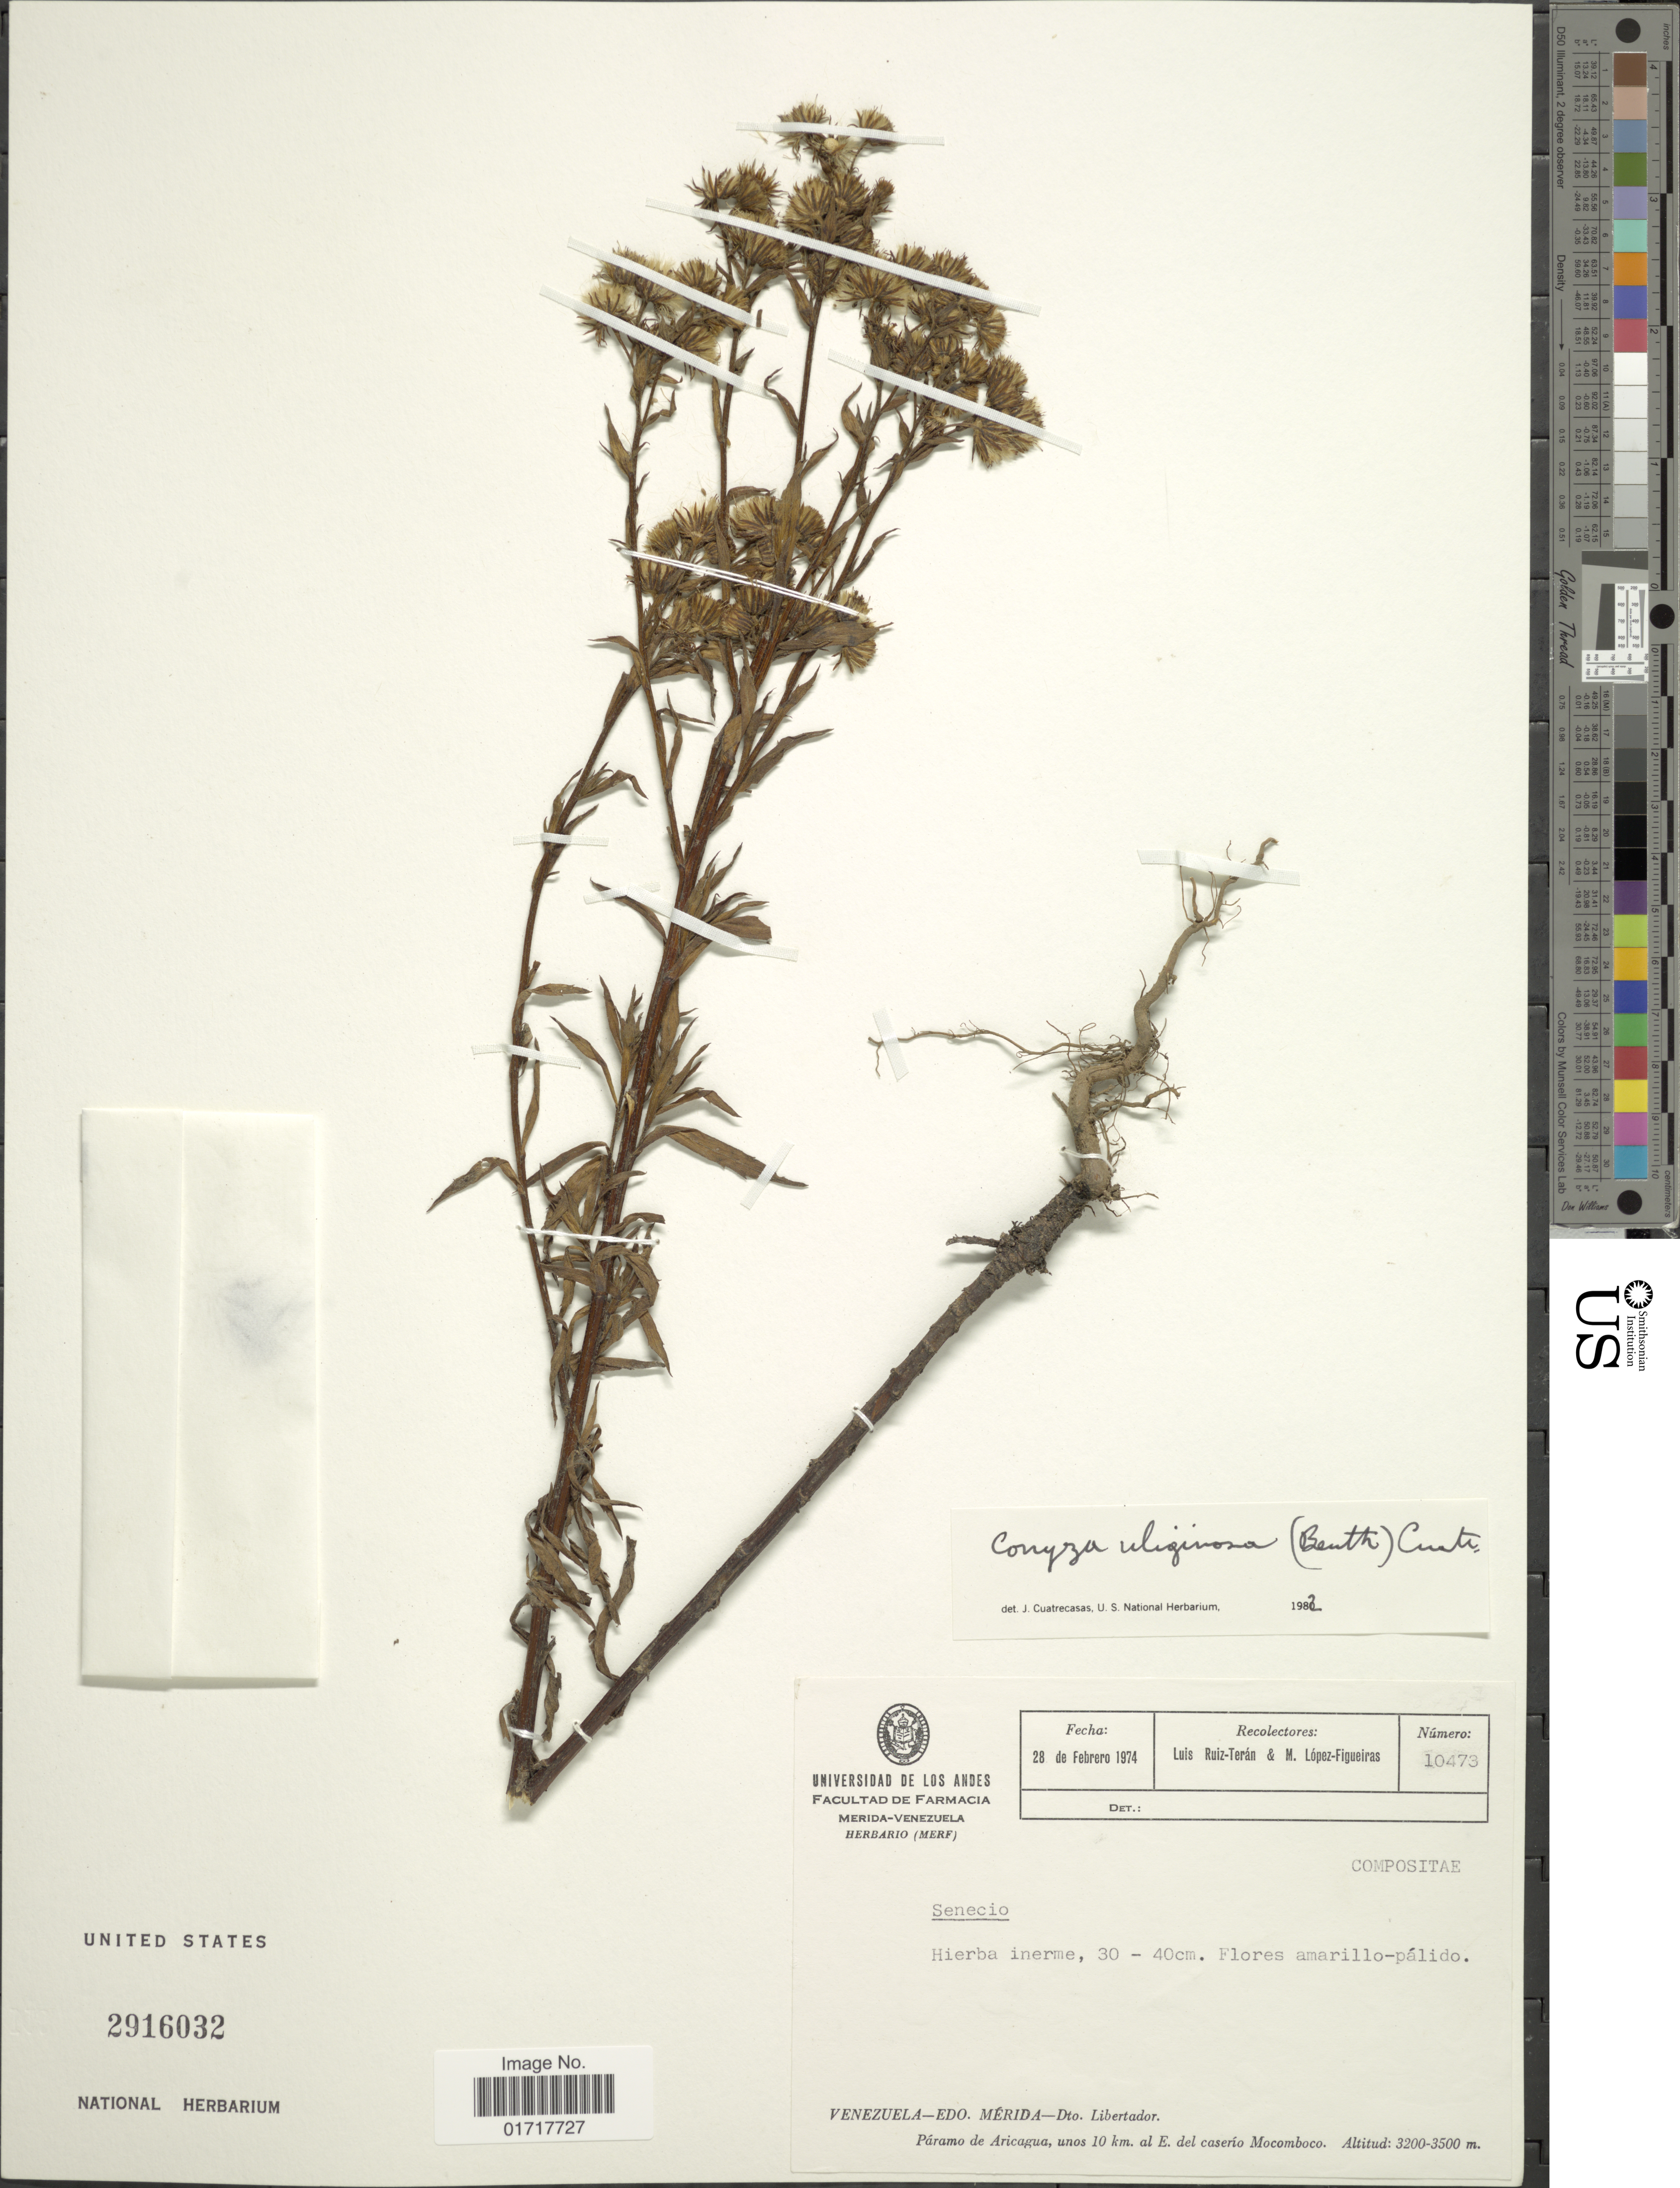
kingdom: Plantae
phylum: Tracheophyta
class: Magnoliopsida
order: Asterales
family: Asteraceae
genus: Conyza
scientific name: Conyza uliginosa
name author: (Benth.) Cuatrec.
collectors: L. E. Ruíz-Terán & M. Lopéz-F.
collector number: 10473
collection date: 1974-02-28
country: Venezuela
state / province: Mérida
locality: Venezuela - Edo. Merida - Dto. Libertador. Paramo de Aricagua , unos 10 km. al E del caserio Mocomboco.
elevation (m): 3200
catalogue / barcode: US 2916032